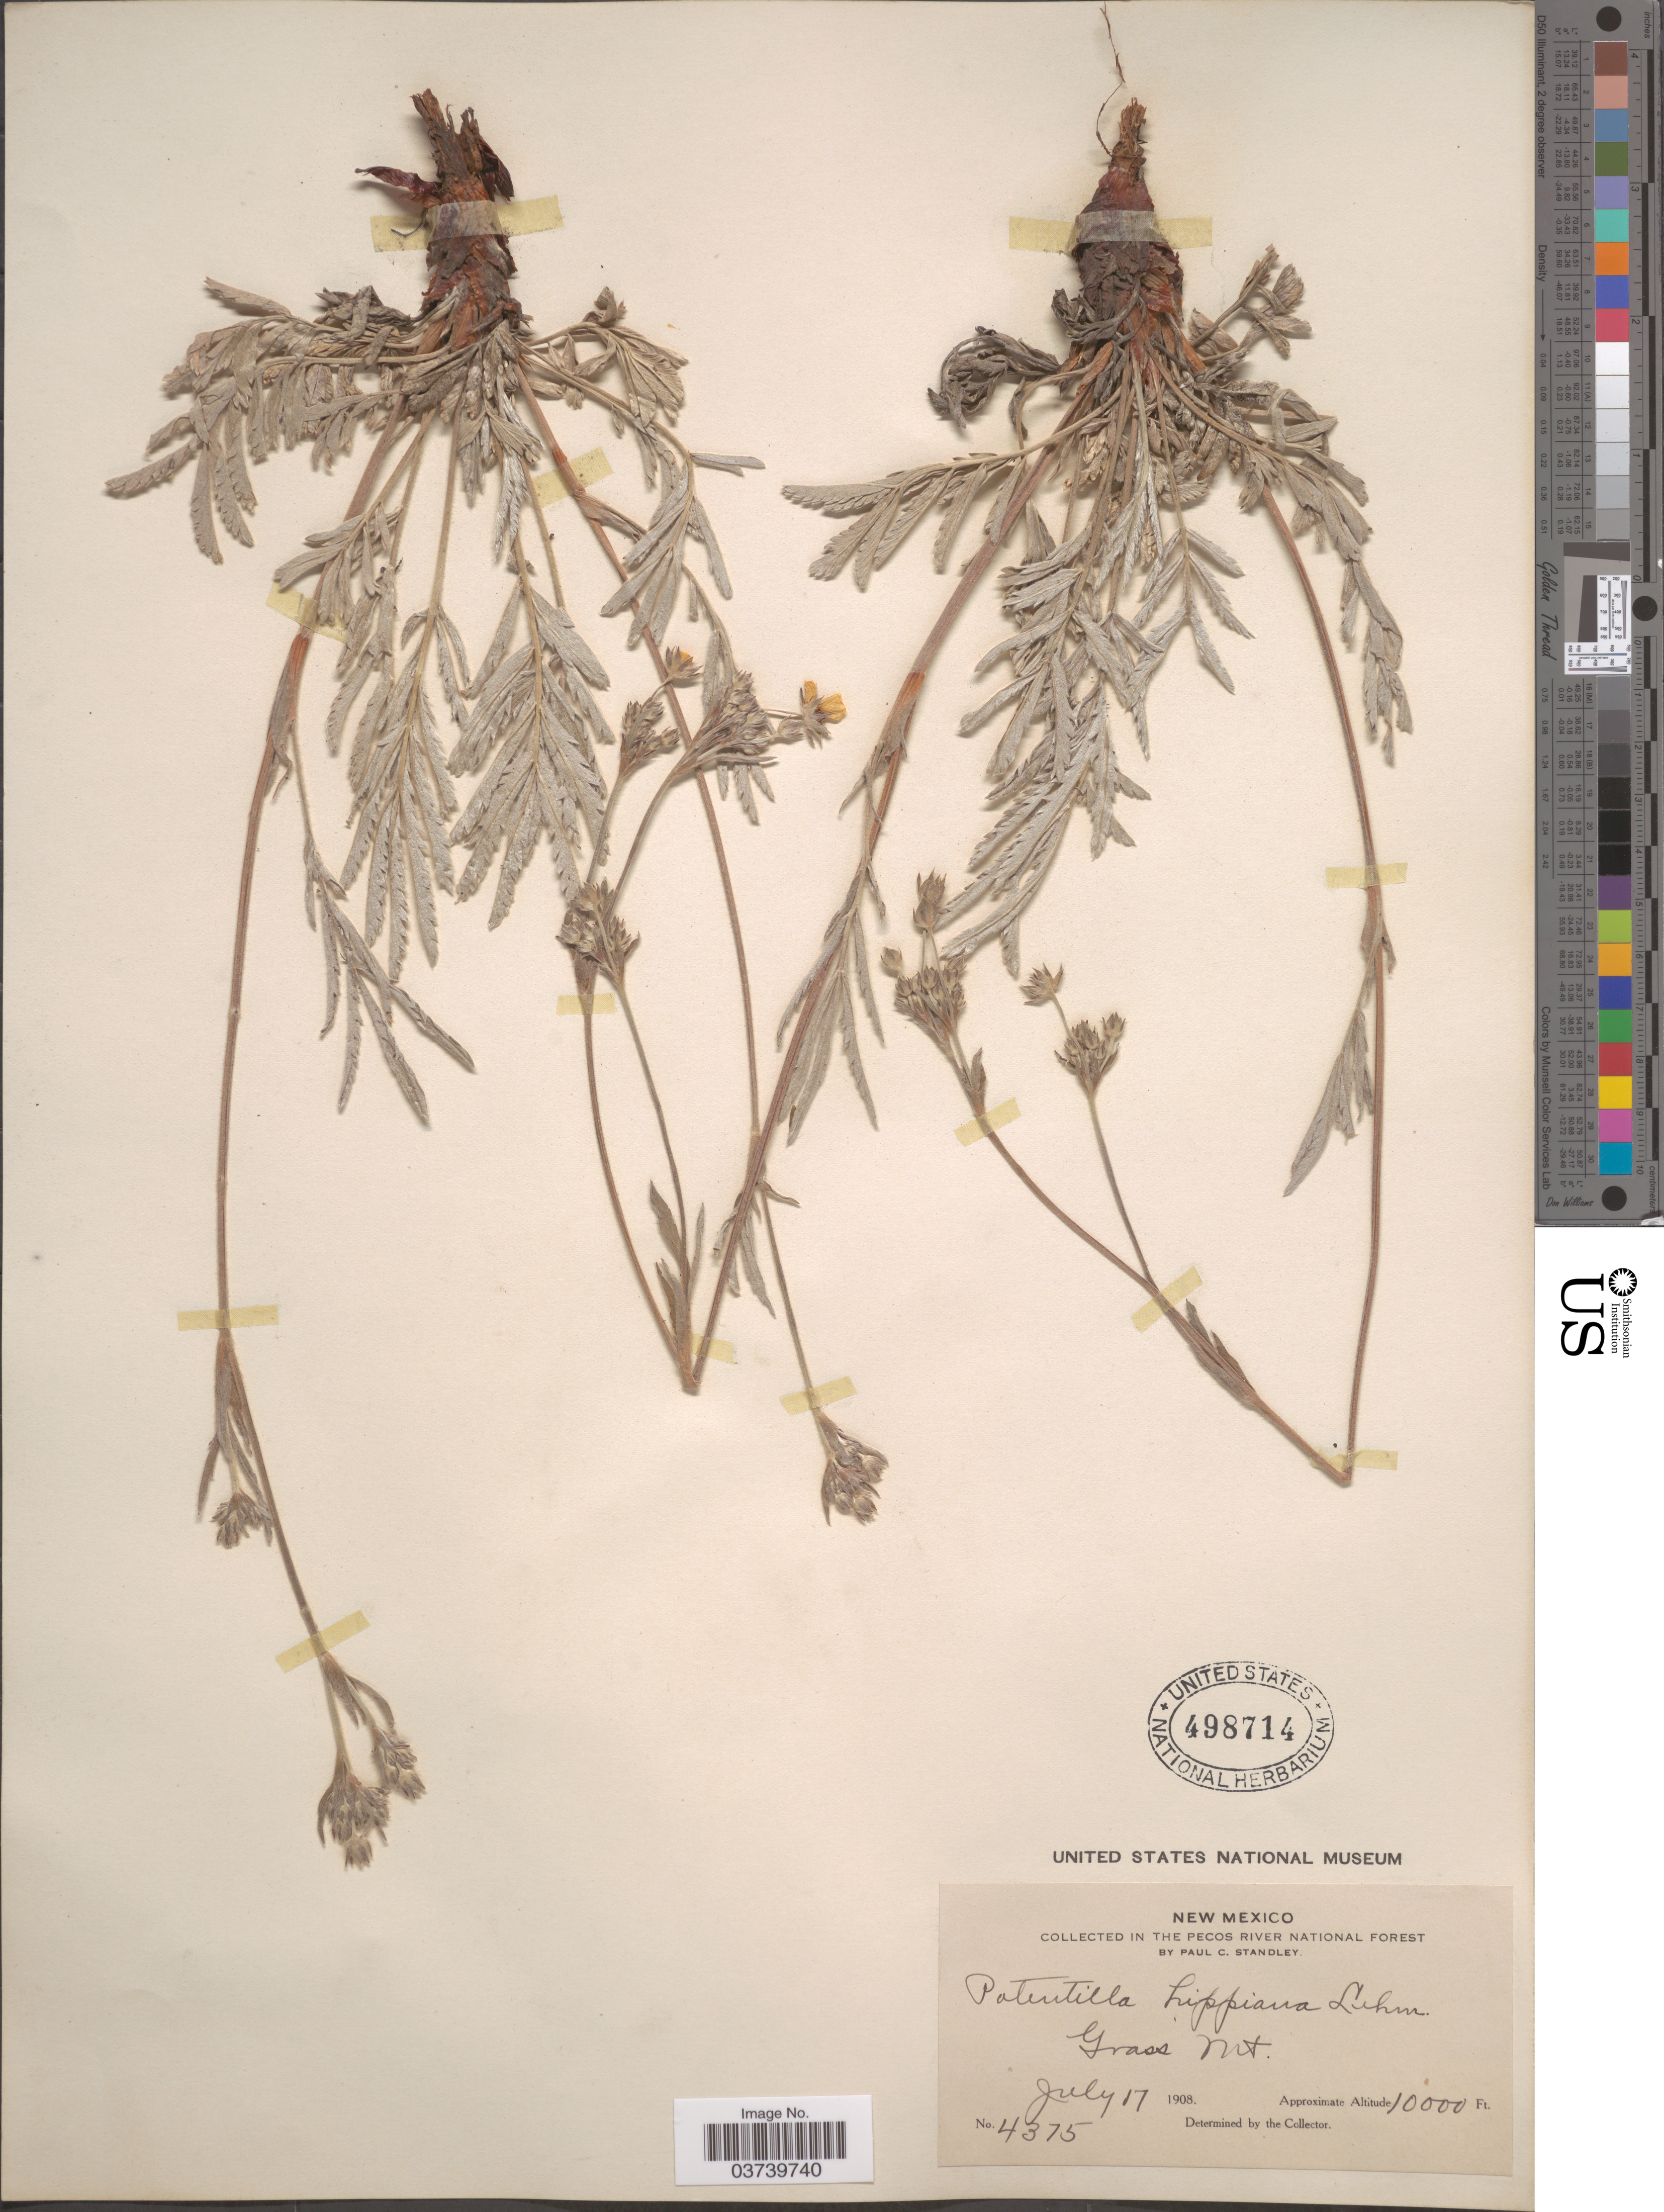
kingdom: Plantae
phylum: Tracheophyta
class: Magnoliopsida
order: Rosales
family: Rosaceae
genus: Potentilla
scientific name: Potentilla hippiana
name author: Lehm.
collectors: P. C. Standley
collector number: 4375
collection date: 1908-07-17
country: United States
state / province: New Mexico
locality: In The Pecos River National Forest. Grass Mt.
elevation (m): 3048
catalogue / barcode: US 498714